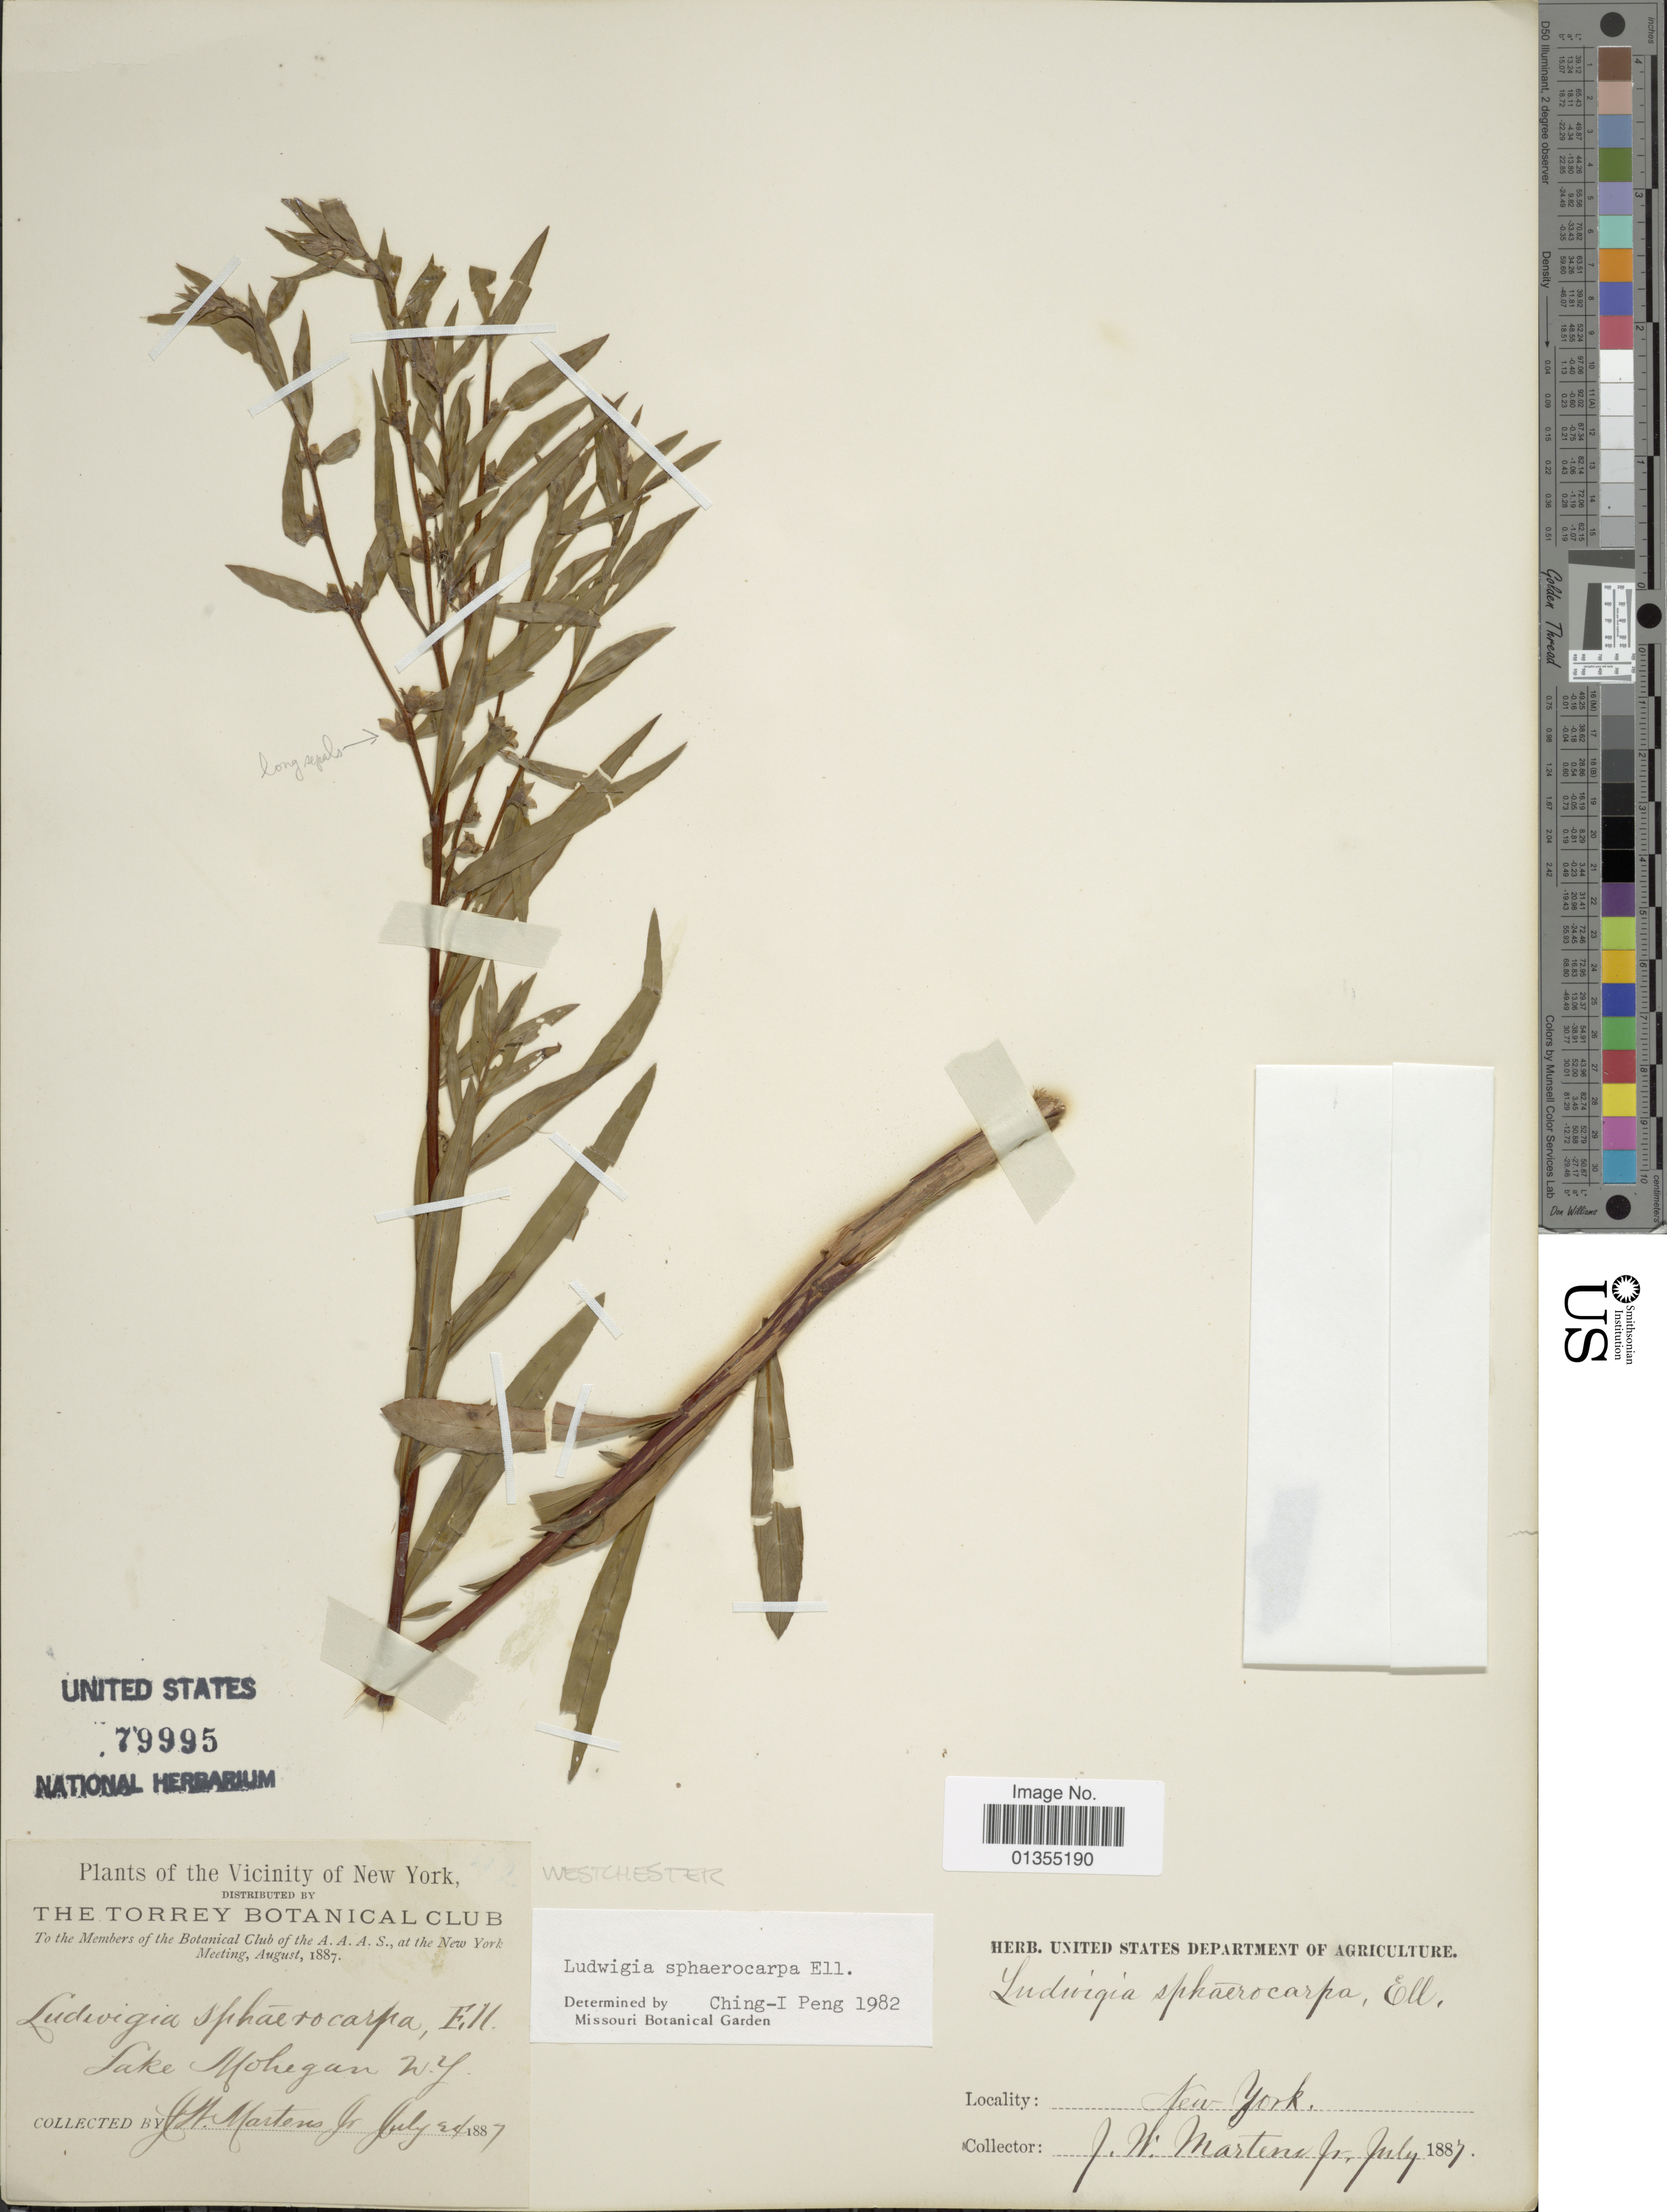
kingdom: Plantae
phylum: Tracheophyta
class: Magnoliopsida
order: Myrtales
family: Onagraceae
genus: Ludwigia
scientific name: Ludwigia sphaerocarpa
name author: Elliott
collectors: J. Martens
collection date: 1887-07-24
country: United States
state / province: New York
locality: Lake Mohegan, N.Y.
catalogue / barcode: US 79995